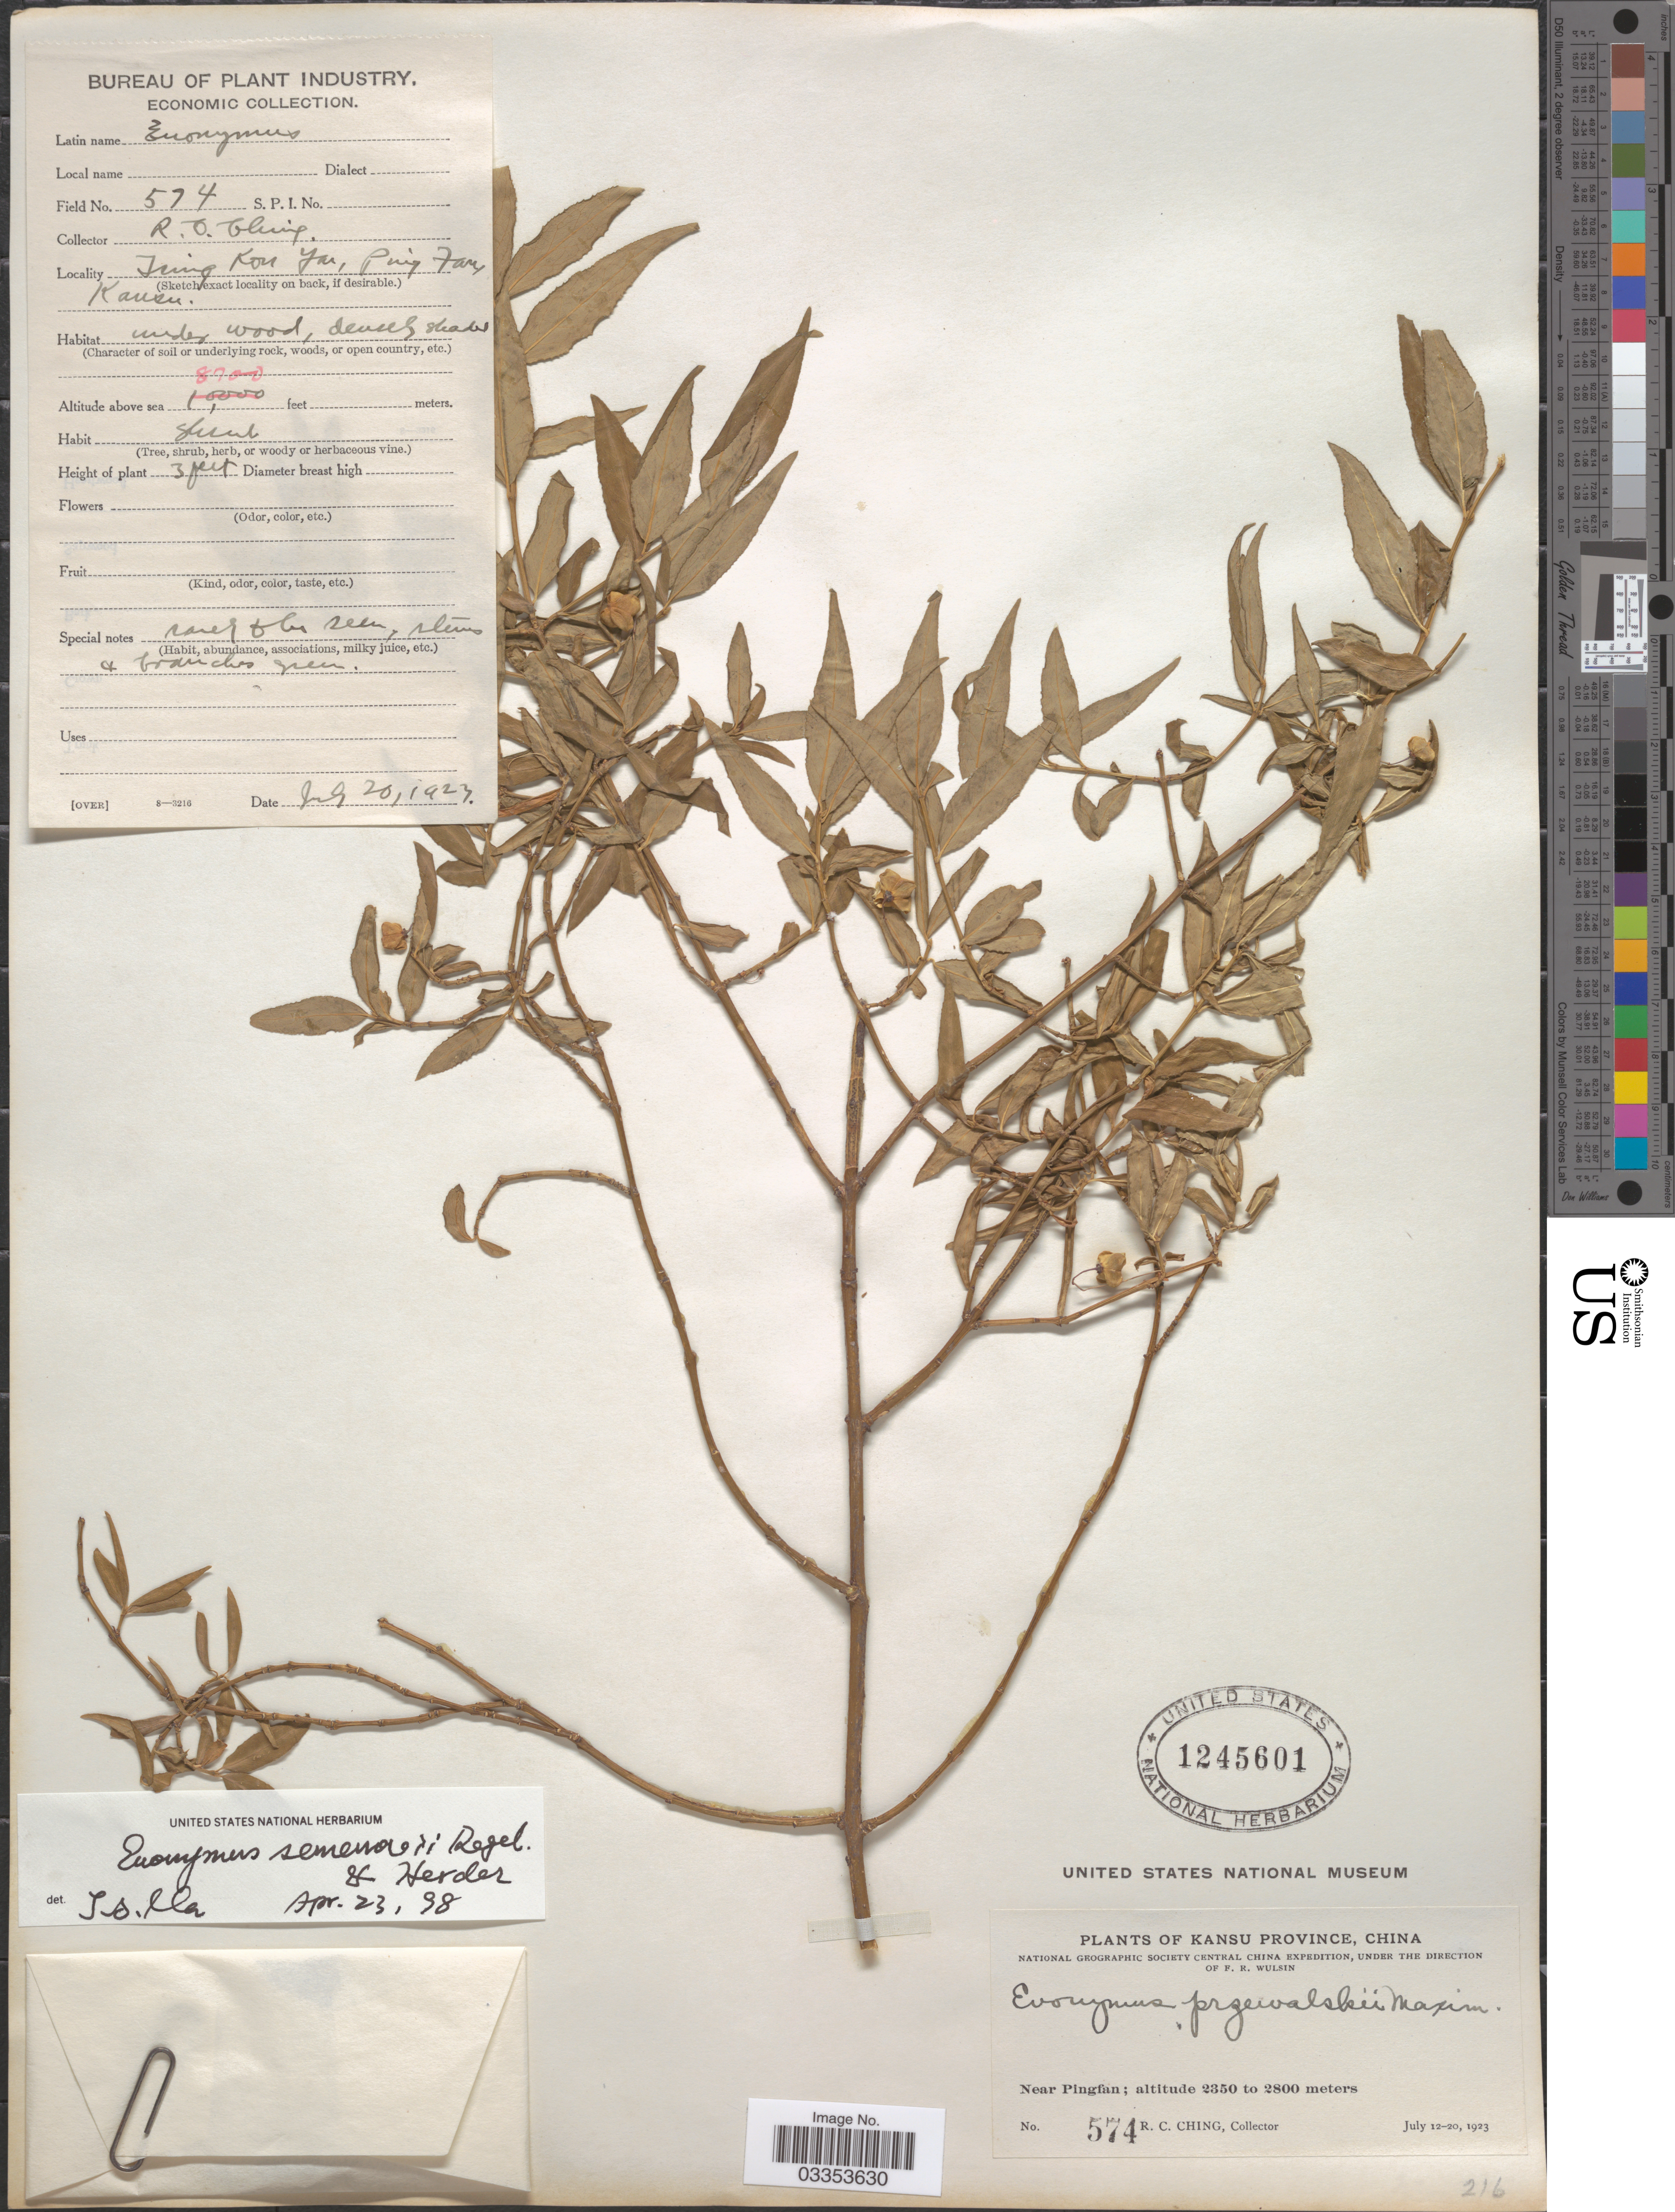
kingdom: Plantae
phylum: Tracheophyta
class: Magnoliopsida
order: Celastrales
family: Celastraceae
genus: Euonymus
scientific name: Euonymus semenovii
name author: Herder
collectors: R. C. Ching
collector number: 574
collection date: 1927-07-20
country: China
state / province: Gansu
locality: Kansu Province. Near Pingfan. Tsing Kou [interpreted] Yan [interpreted].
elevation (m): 2652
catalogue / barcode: US 1245601